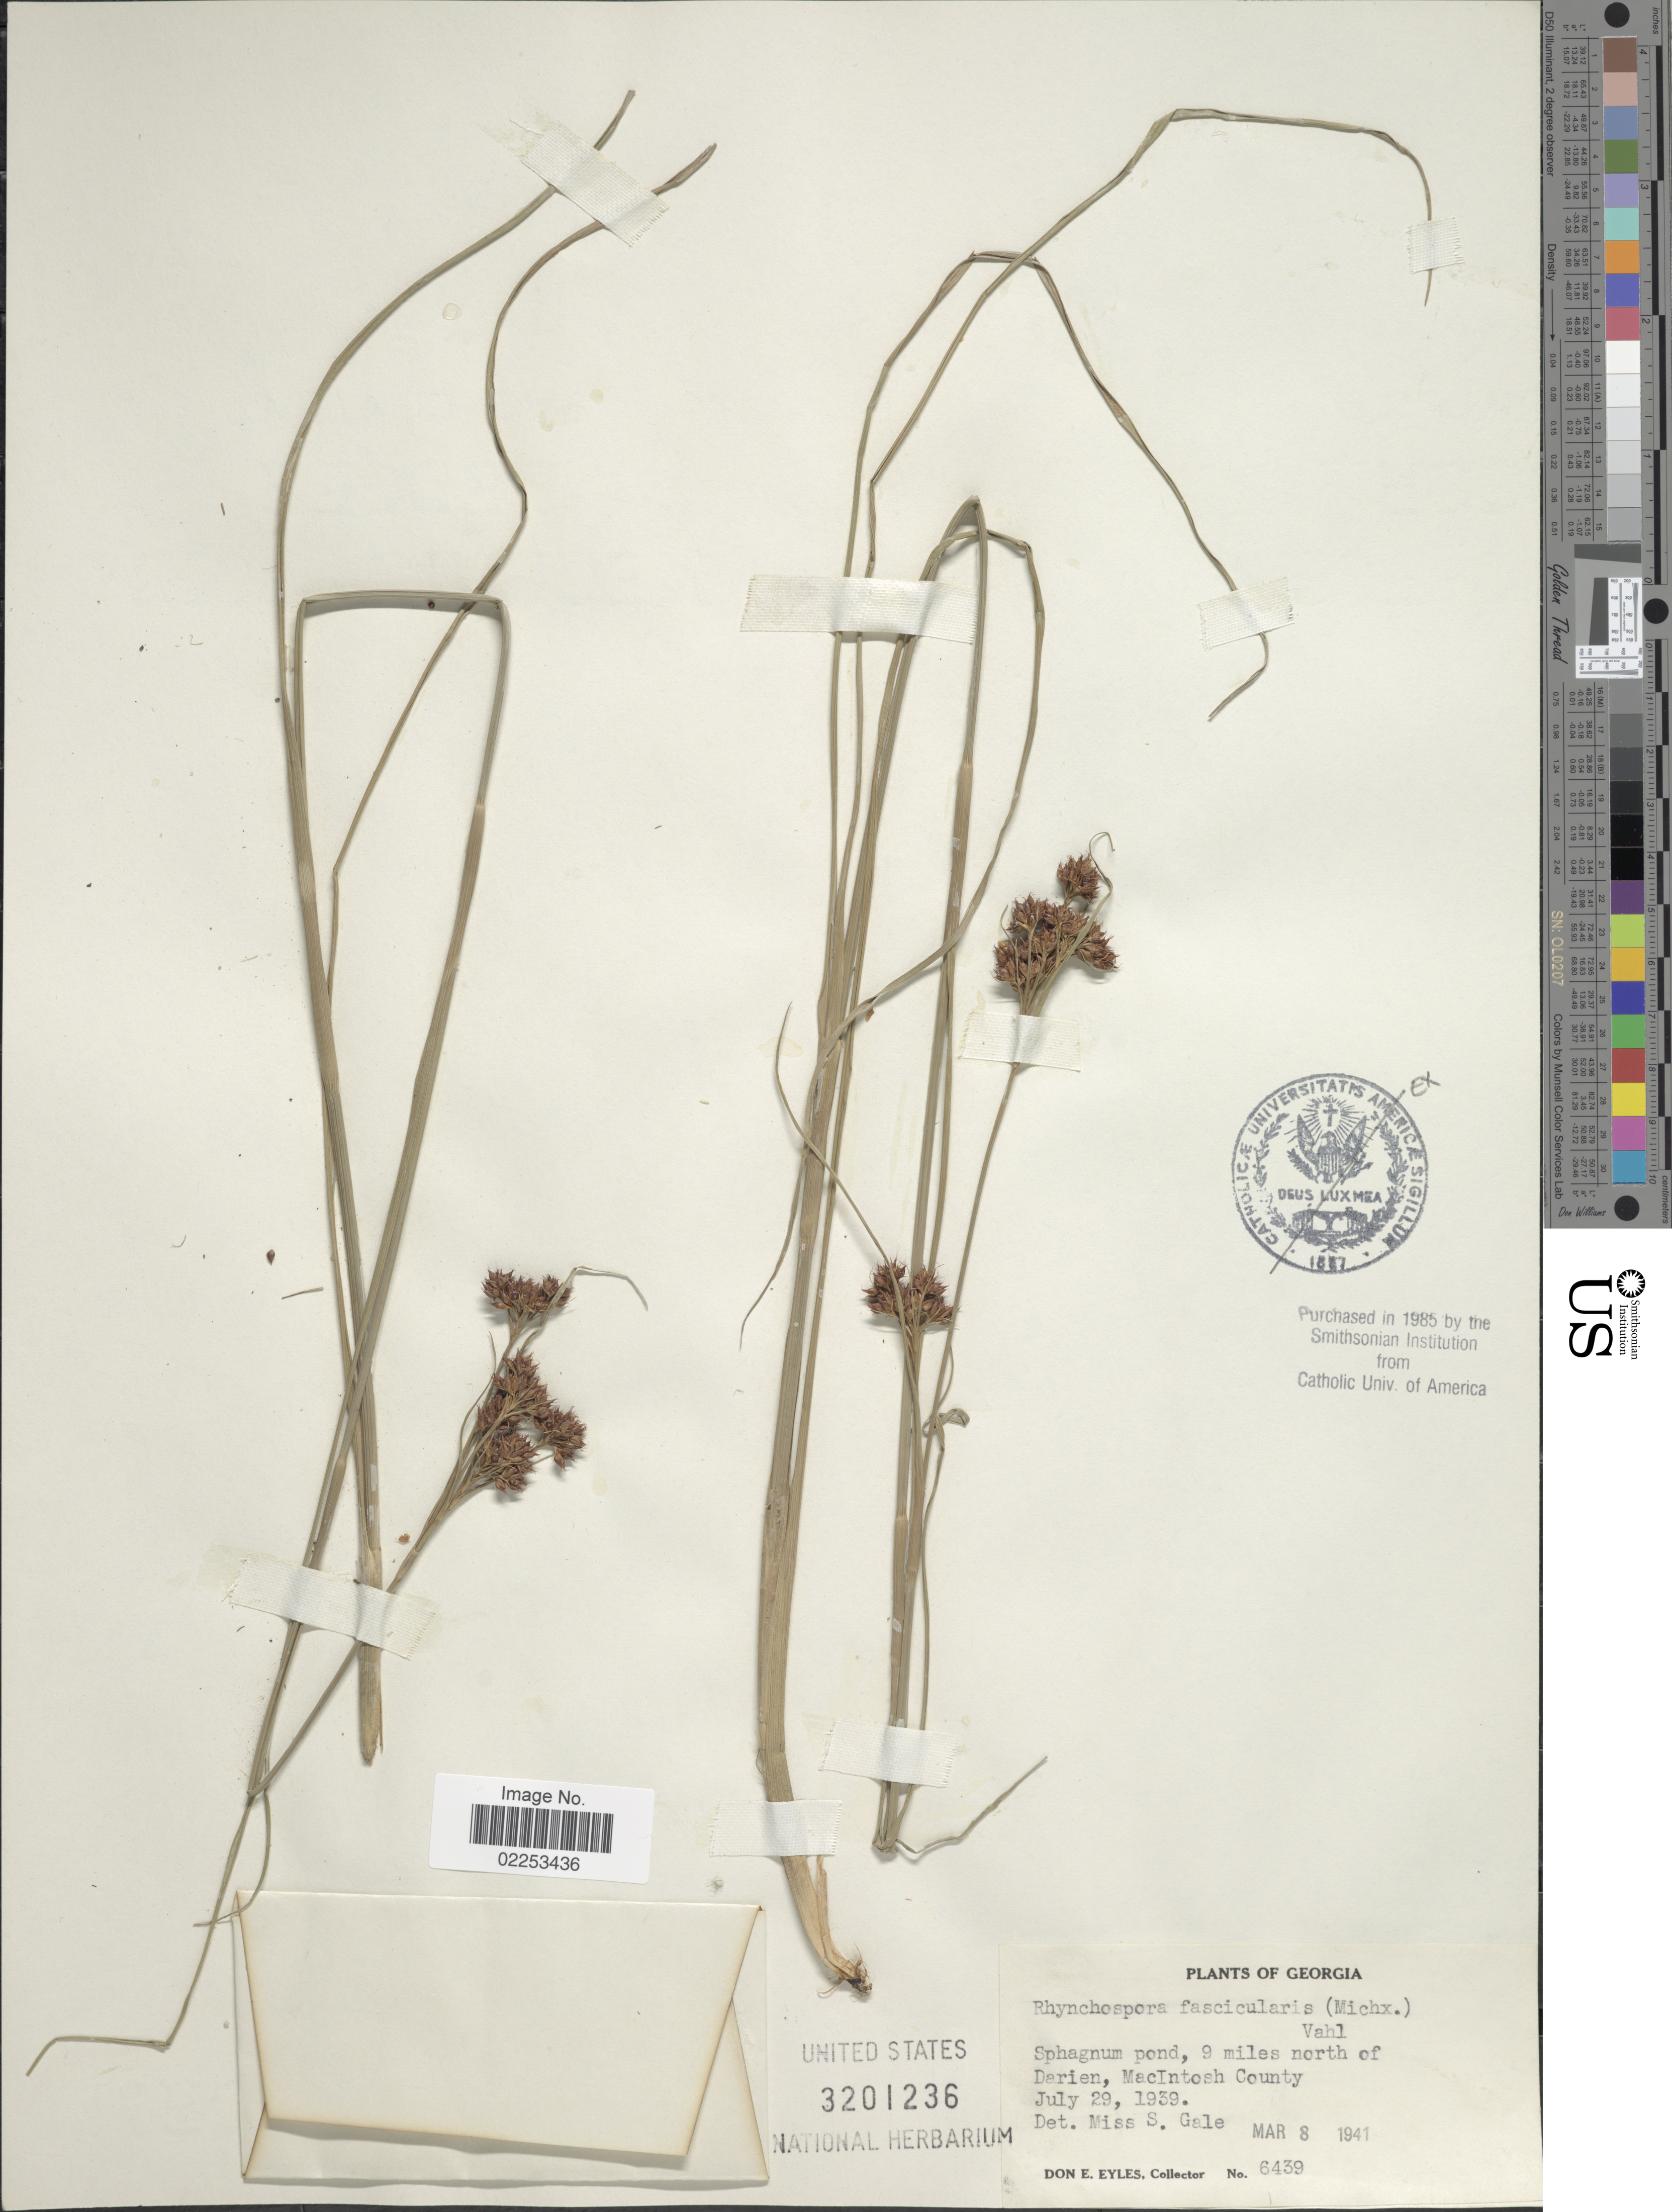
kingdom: Plantae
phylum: Tracheophyta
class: Liliopsida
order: Poales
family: Cyperaceae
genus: Rhynchospora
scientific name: Rhynchospora fascicularis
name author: (Michx.) Vahl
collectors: D. Eyles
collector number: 6439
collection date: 1939-07-29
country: United States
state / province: Georgia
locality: Sphagnum pond, 9 miles north of Darien, Macintosh County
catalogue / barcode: US 3201236